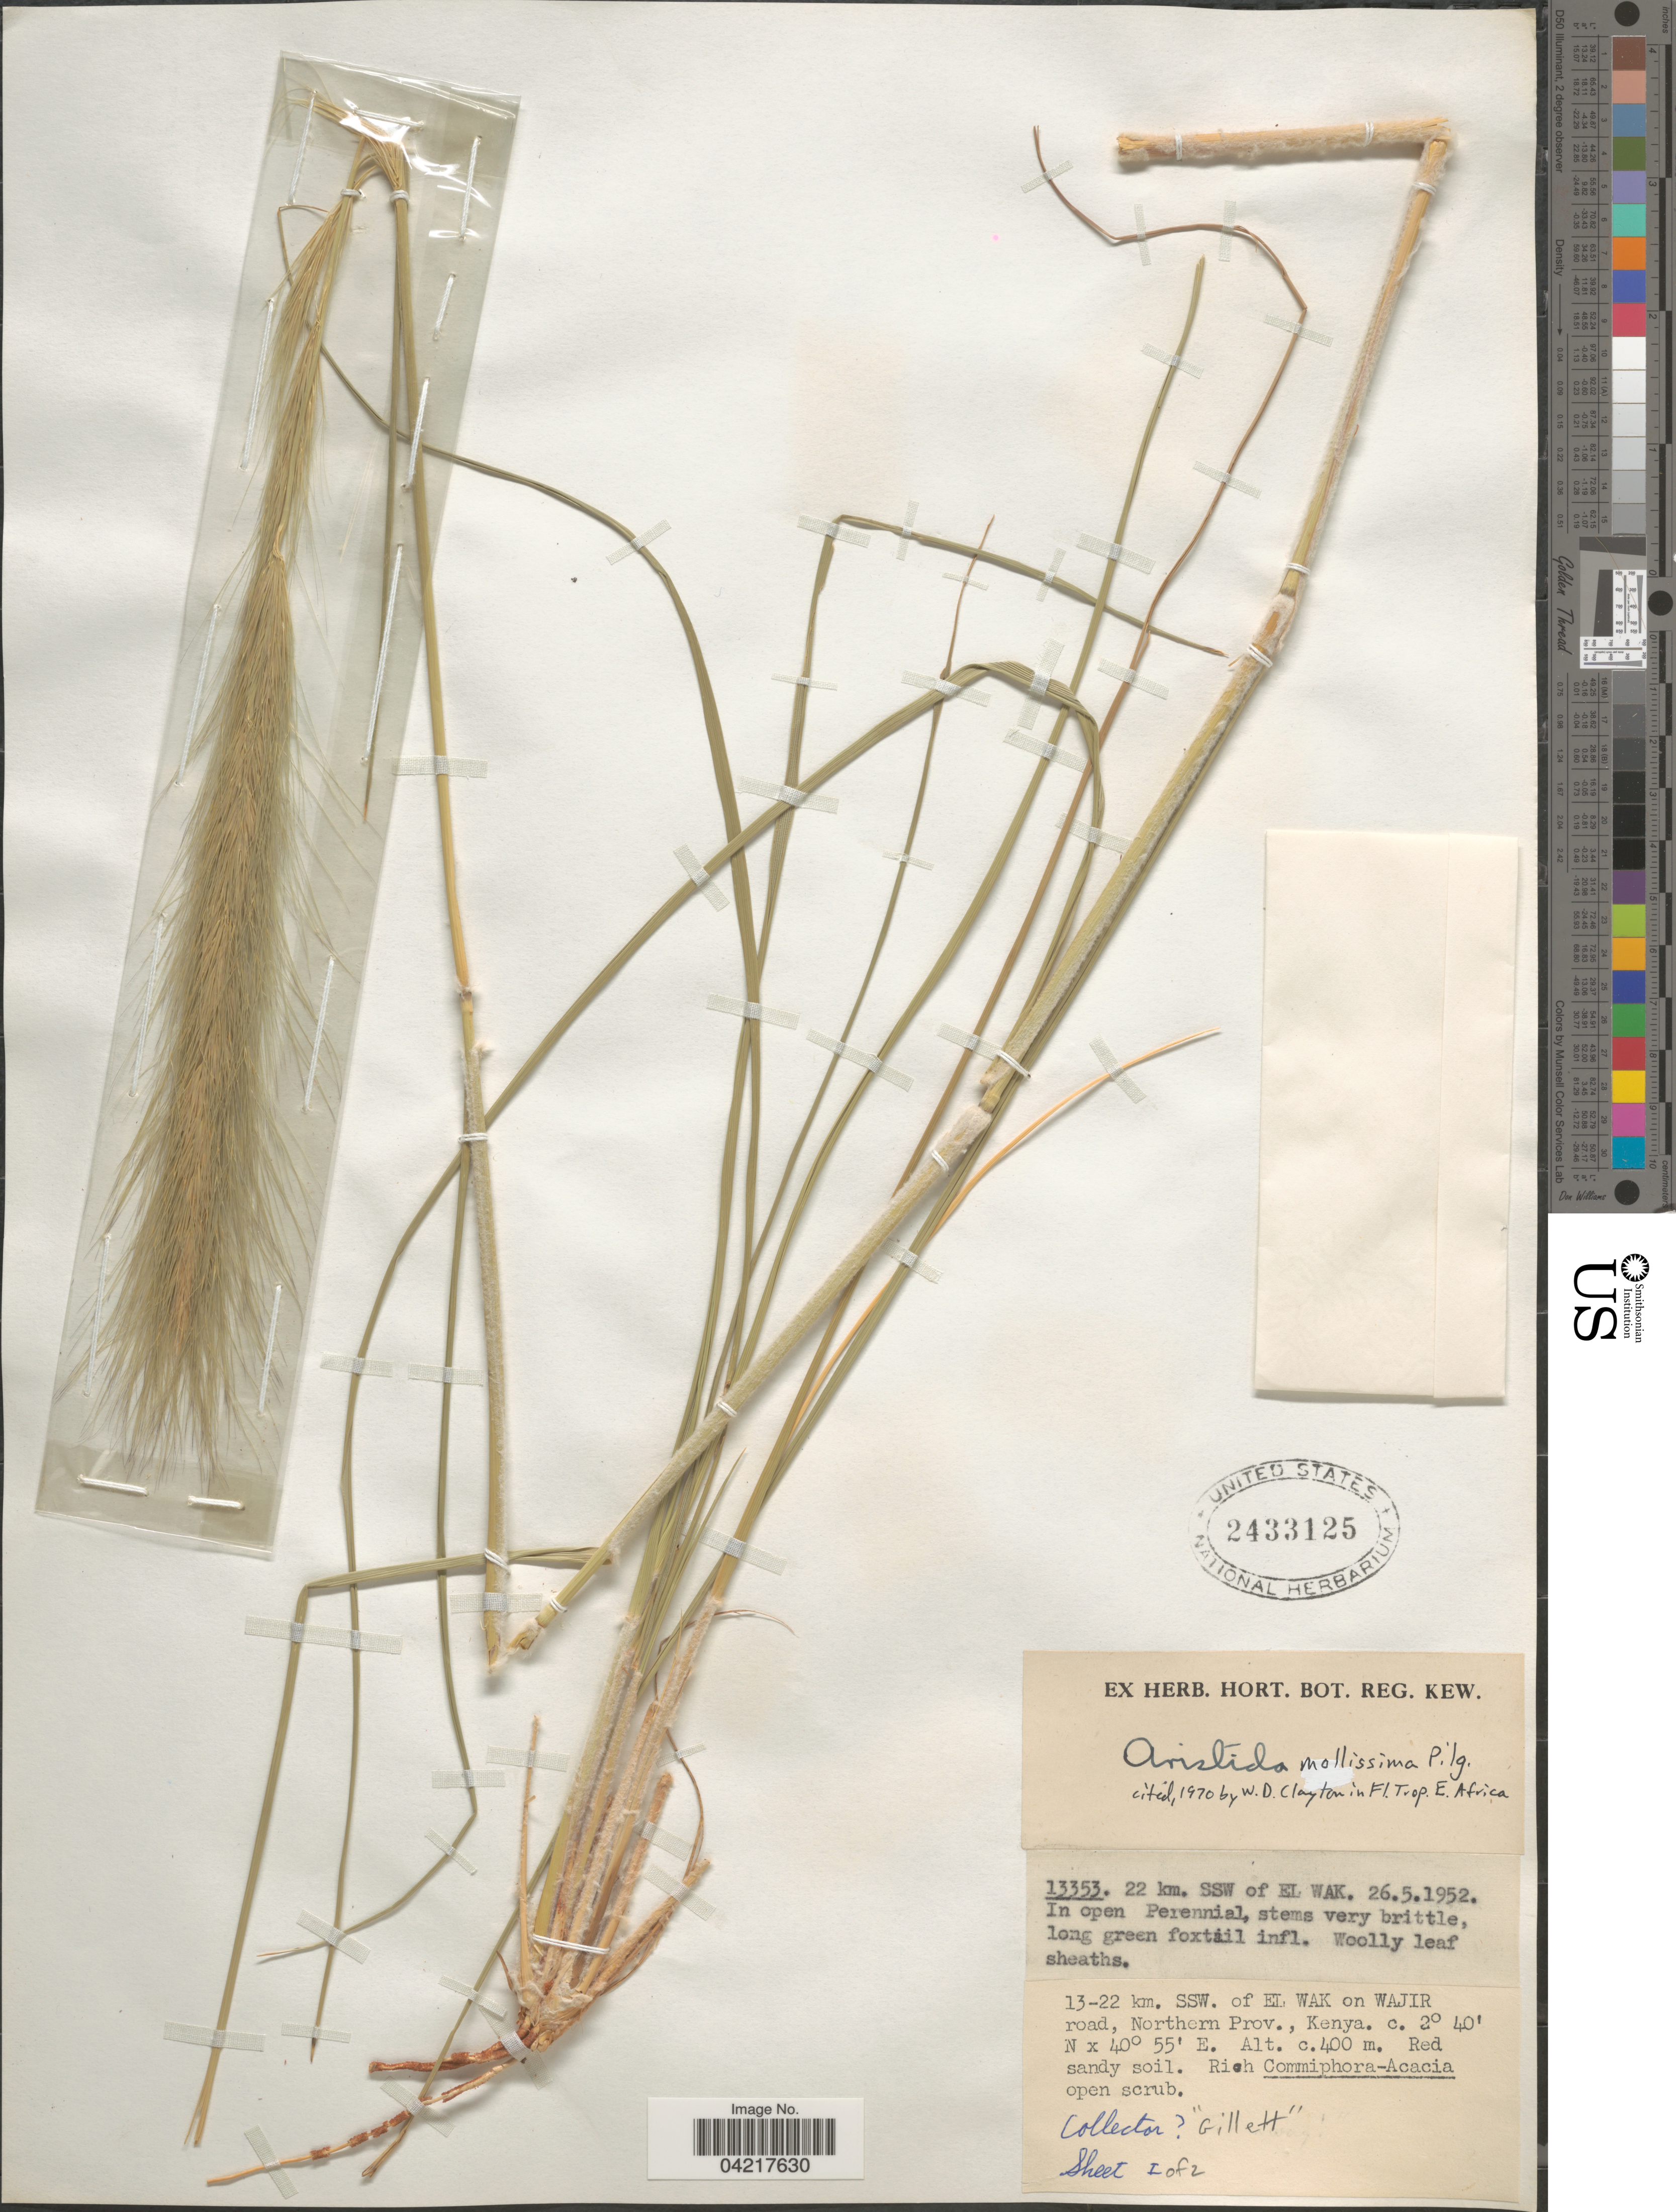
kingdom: Plantae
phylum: Tracheophyta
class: Liliopsida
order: Poales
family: Poaceae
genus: Aristida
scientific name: Aristida mollissima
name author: Pilg.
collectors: Gillett, --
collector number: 13353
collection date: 1952-05-26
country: Kenya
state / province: Wajir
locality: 22 km. SSW of El Wak. 13-22 km. SSW. of El Wak on Wajir road, Northern Prov.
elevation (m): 400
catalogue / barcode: US 2433125